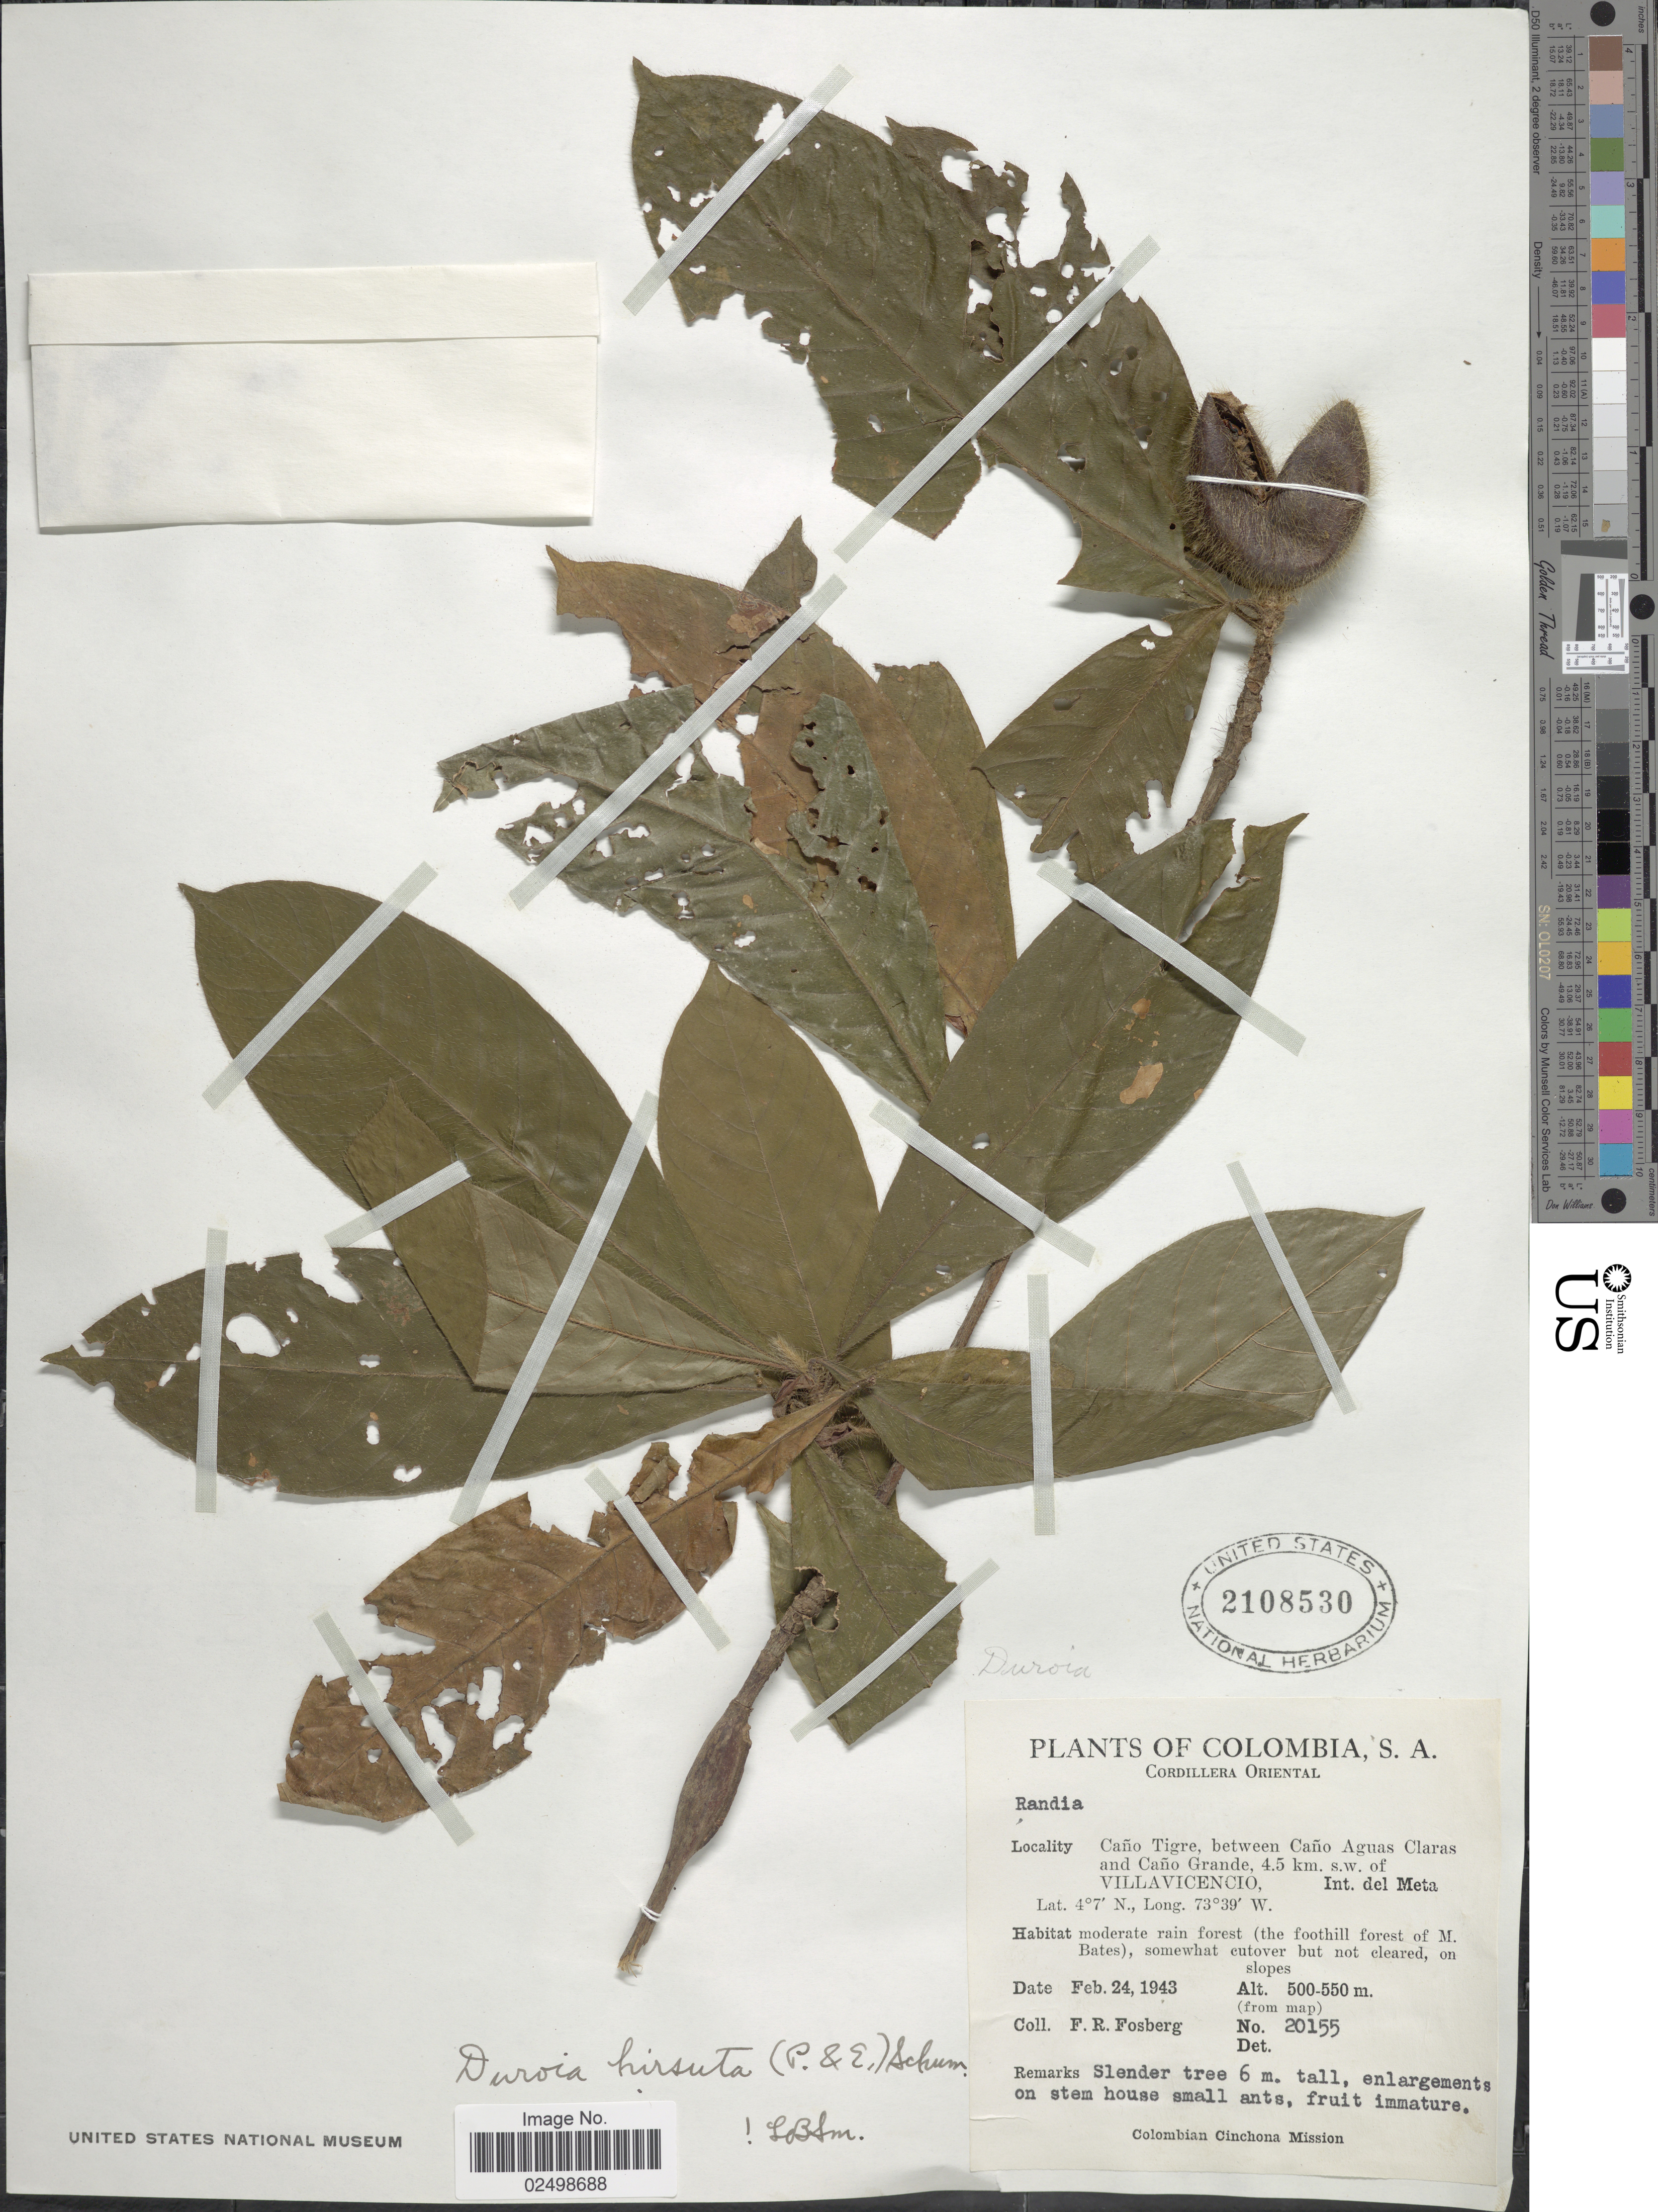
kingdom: Plantae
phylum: Tracheophyta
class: Magnoliopsida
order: Gentianales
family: Rubiaceae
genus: Duroia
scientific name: Duroia hirsuta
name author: (Poepp.) K. Schum.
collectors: F. R. Fosberg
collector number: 20155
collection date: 1943-02-24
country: Colombia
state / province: Meta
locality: Cordillera Oriental. Cano Tigre, between Cano Aguas Claras and Cano Grande, 4.5 km s.w. of Villavicento, Int. del Meta.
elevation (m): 500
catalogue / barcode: US 2108530